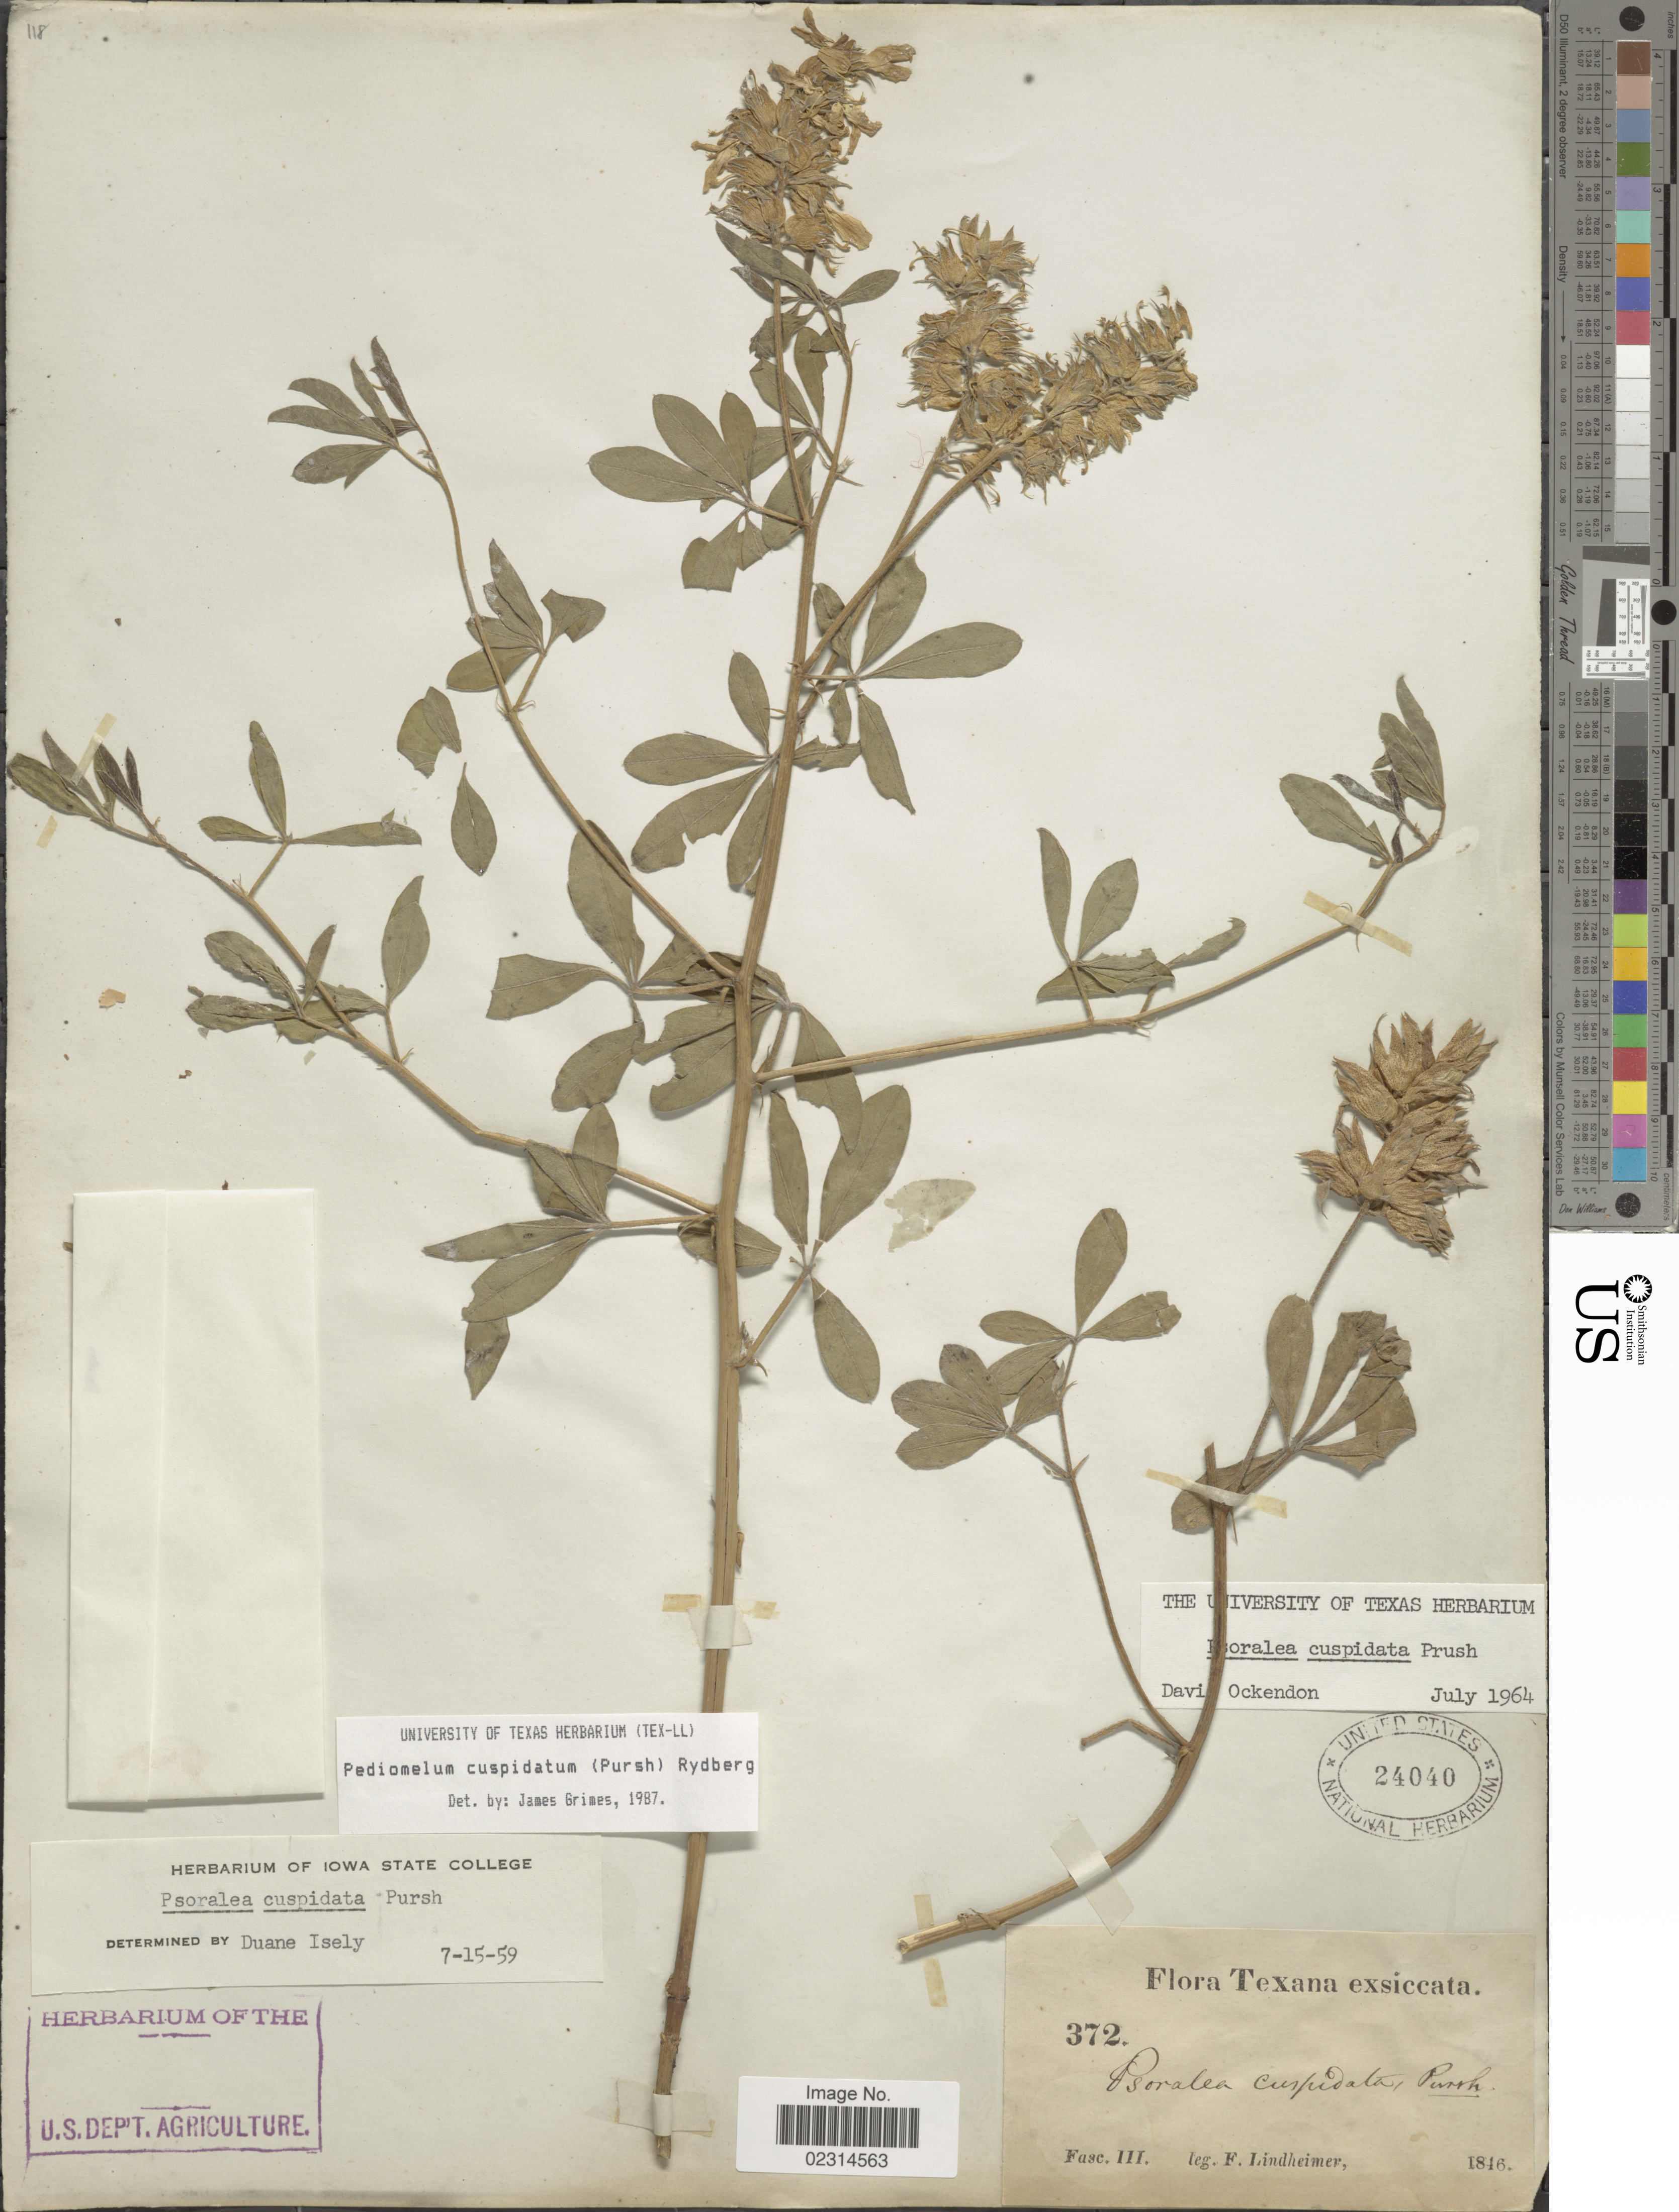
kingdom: Plantae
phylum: Tracheophyta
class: Magnoliopsida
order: Fabales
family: Fabaceae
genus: Pediomelum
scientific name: Pediomelum cuspidatum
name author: (Pursh) Rydb.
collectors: F. Lindheimer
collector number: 372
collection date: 1846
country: United States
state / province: Texas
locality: Fasc III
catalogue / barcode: US 24040